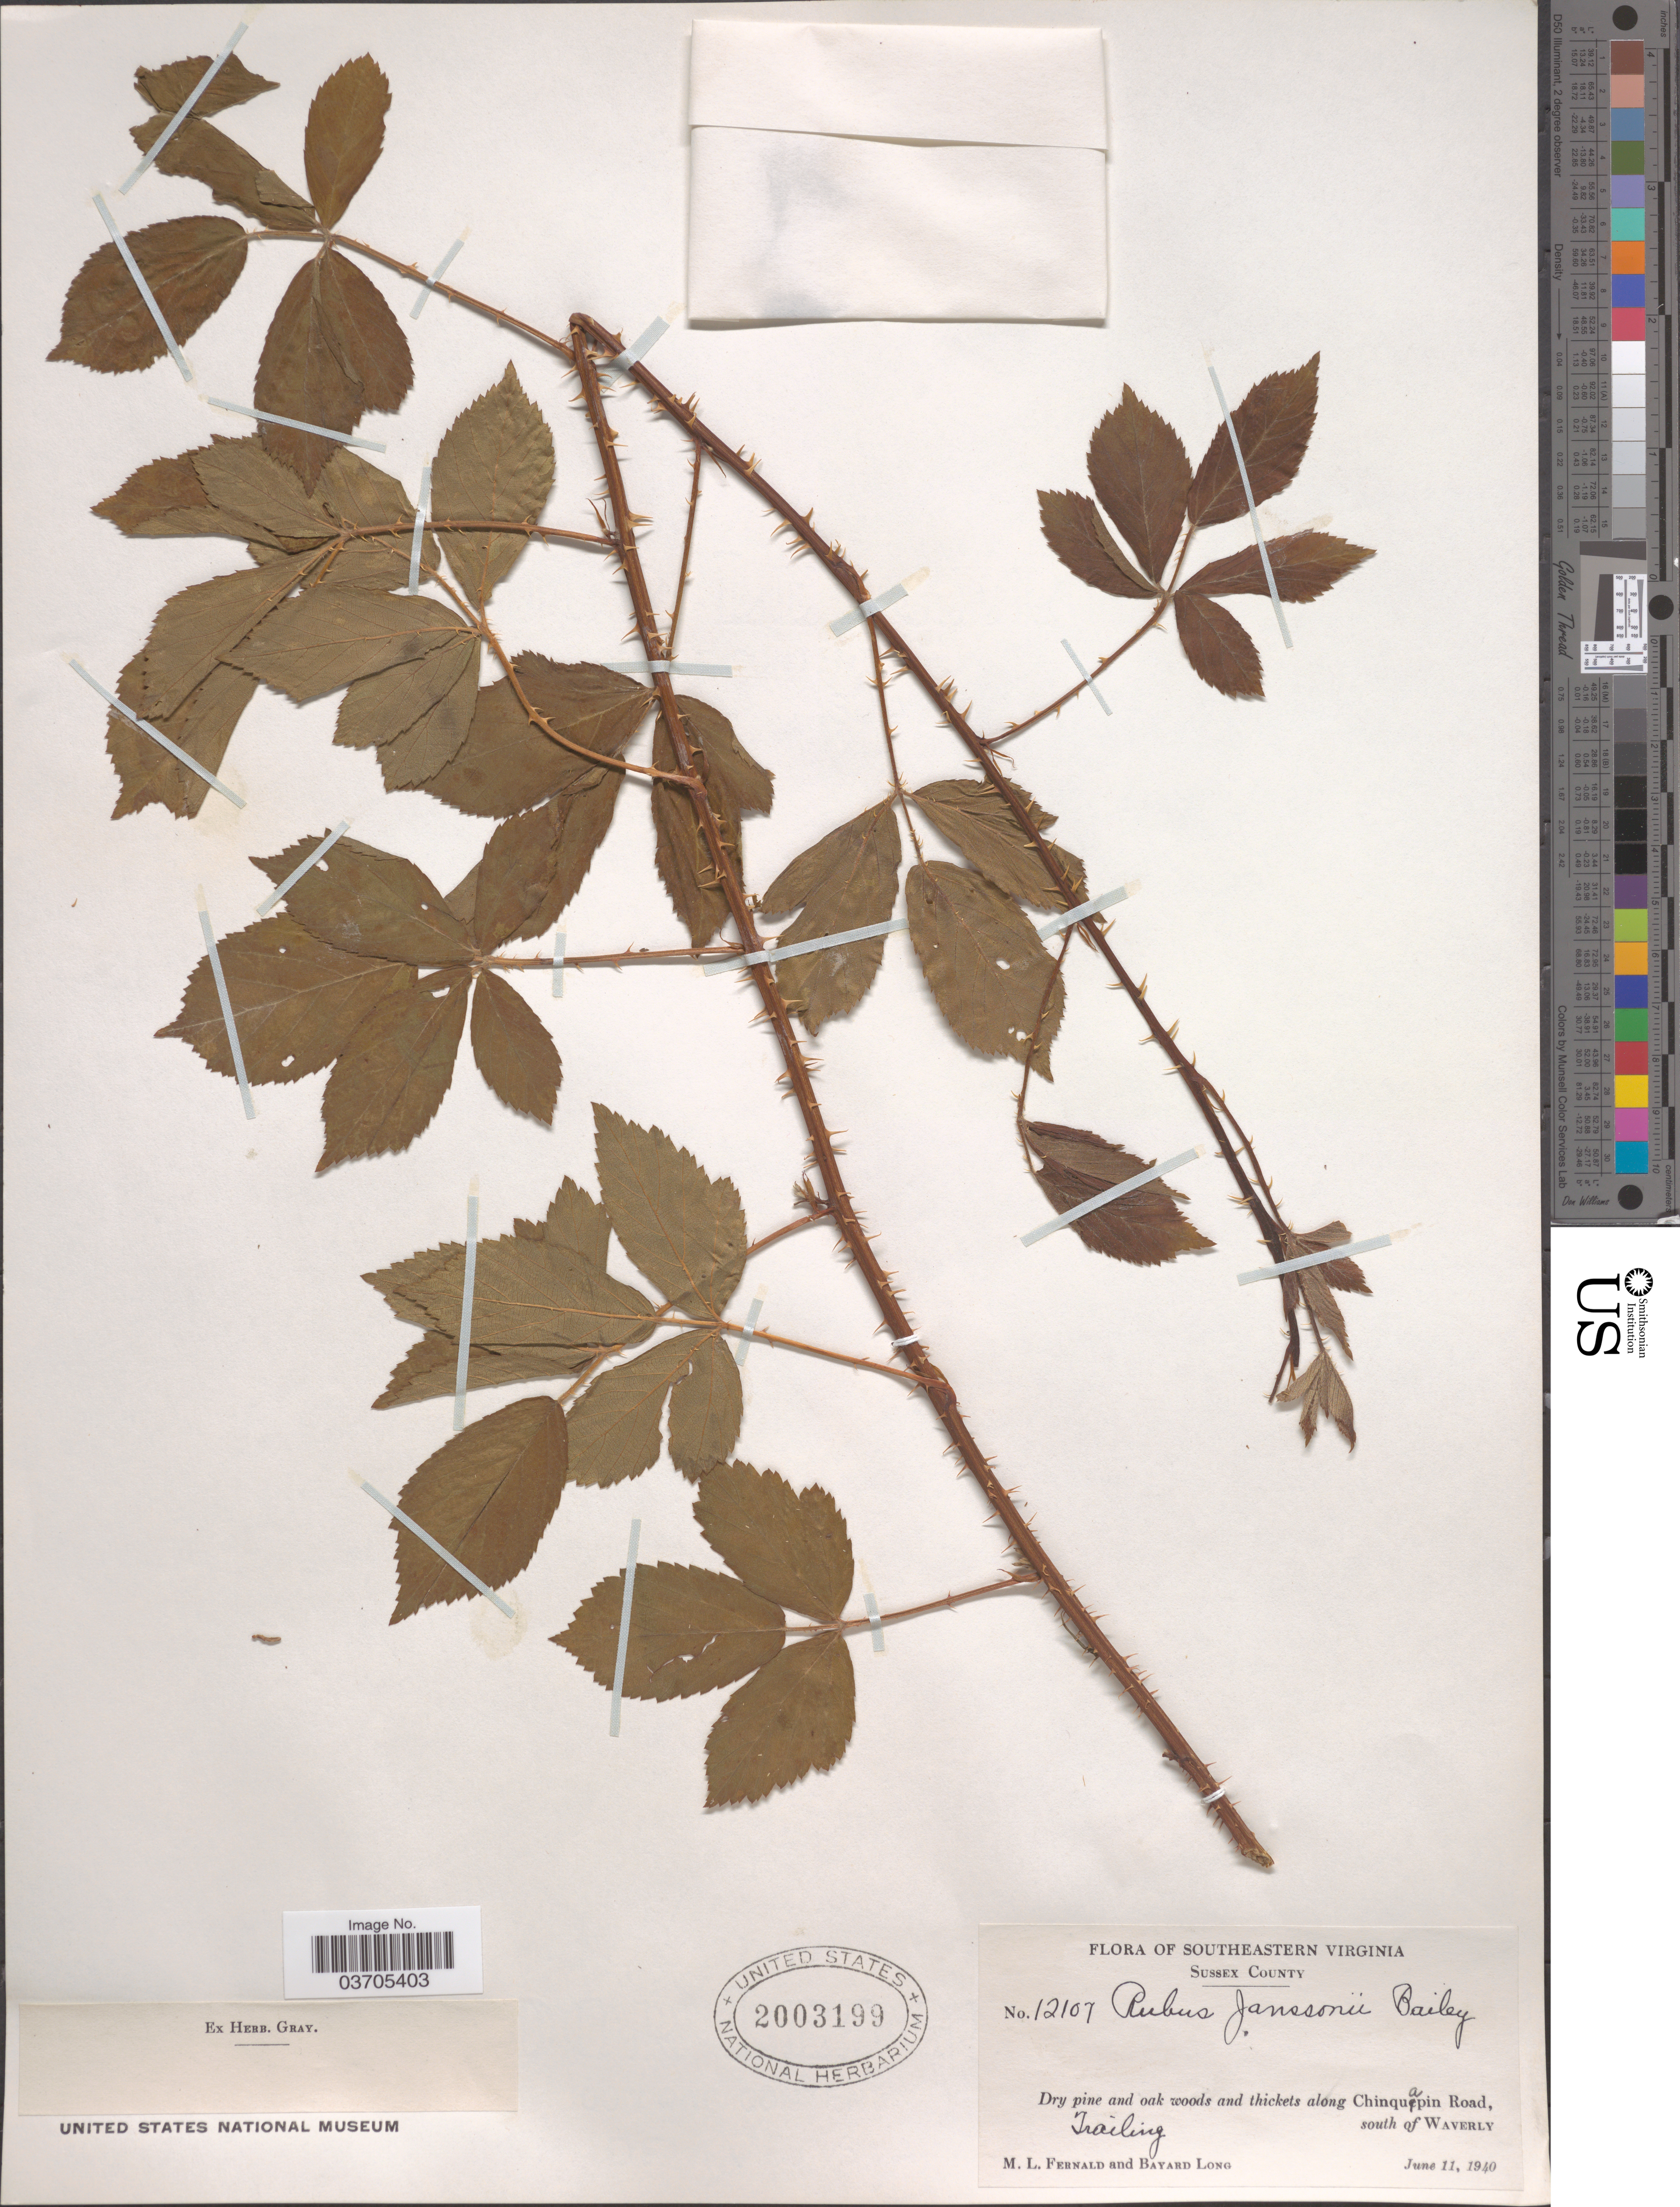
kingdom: Plantae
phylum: Tracheophyta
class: Magnoliopsida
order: Rosales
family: Rosaceae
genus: Rubus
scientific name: Rubus janssonii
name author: L.H. Bailey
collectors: M. L. Fernald & B. Long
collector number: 12107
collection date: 1940-06-11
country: United States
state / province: Virginia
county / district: Sussex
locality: Southeastern Virginia. Sussex County. Along Chinquapin Road, south of Waverly. Trailing.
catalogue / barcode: US 2003199